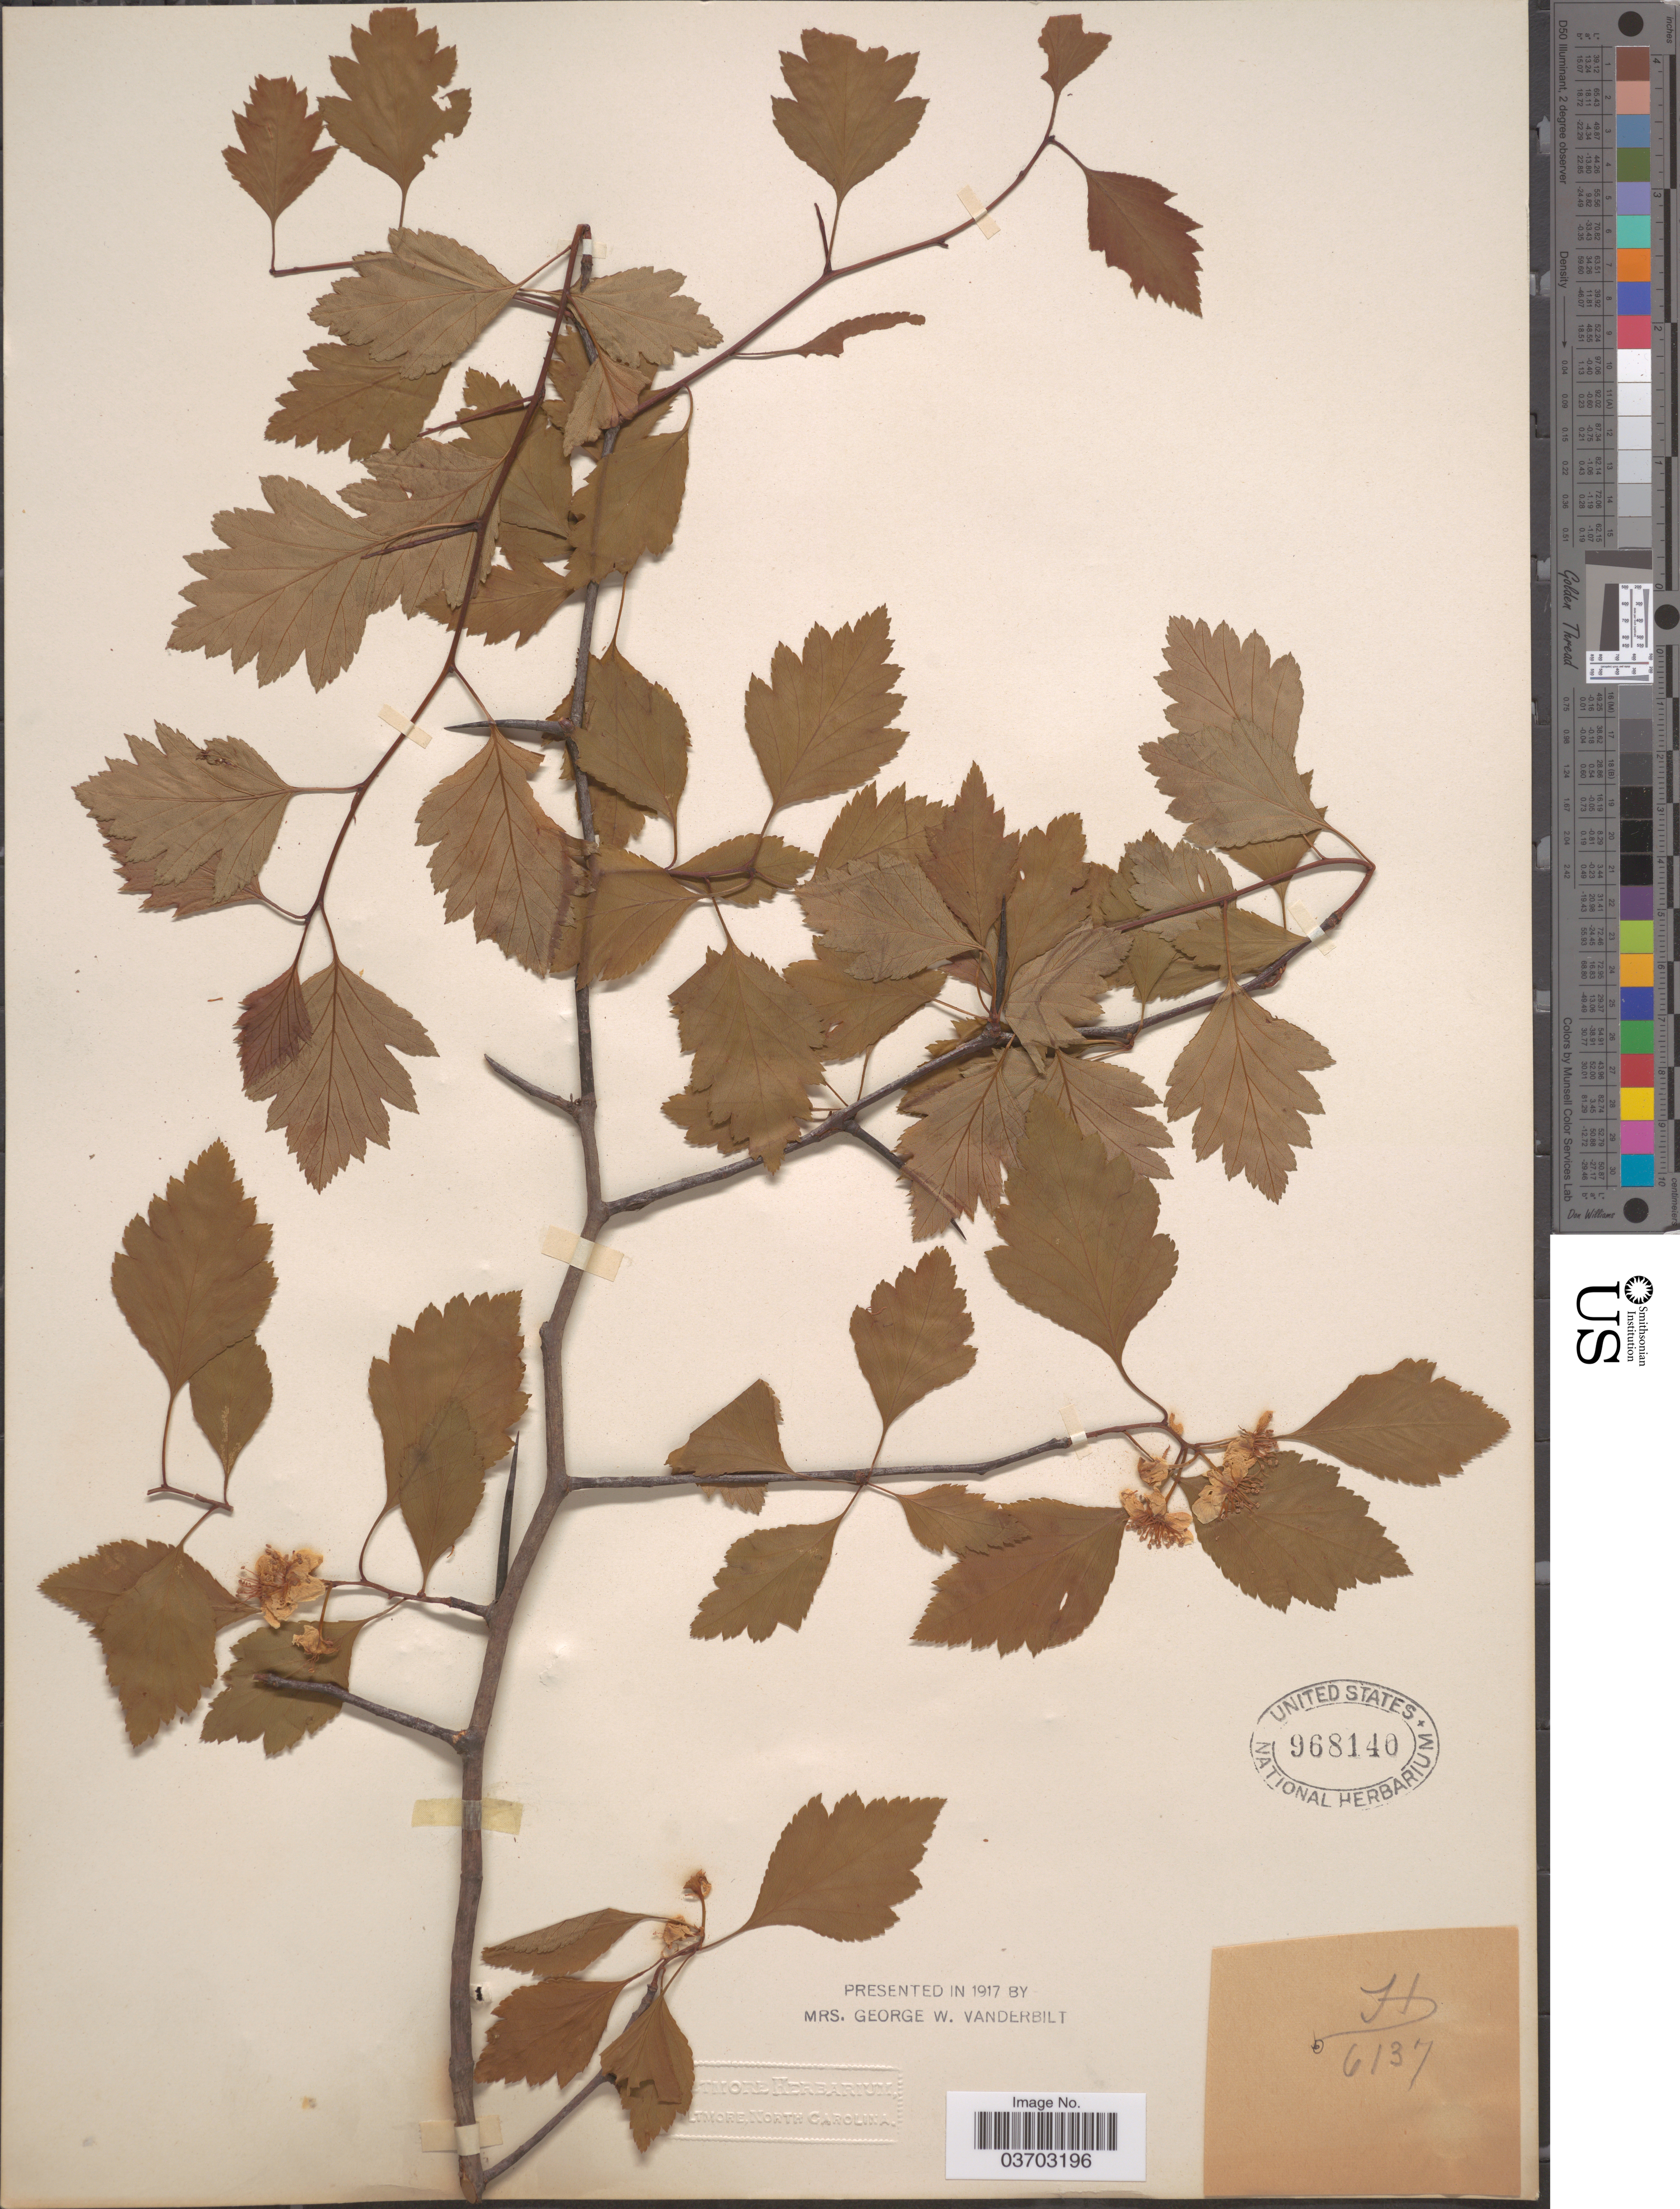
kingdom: Plantae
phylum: Tracheophyta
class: Magnoliopsida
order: Rosales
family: Rosaceae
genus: Crataegus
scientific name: Crataegus sp.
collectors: ex herb. Biltmore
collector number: H6137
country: United States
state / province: North Carolina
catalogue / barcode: US 968140